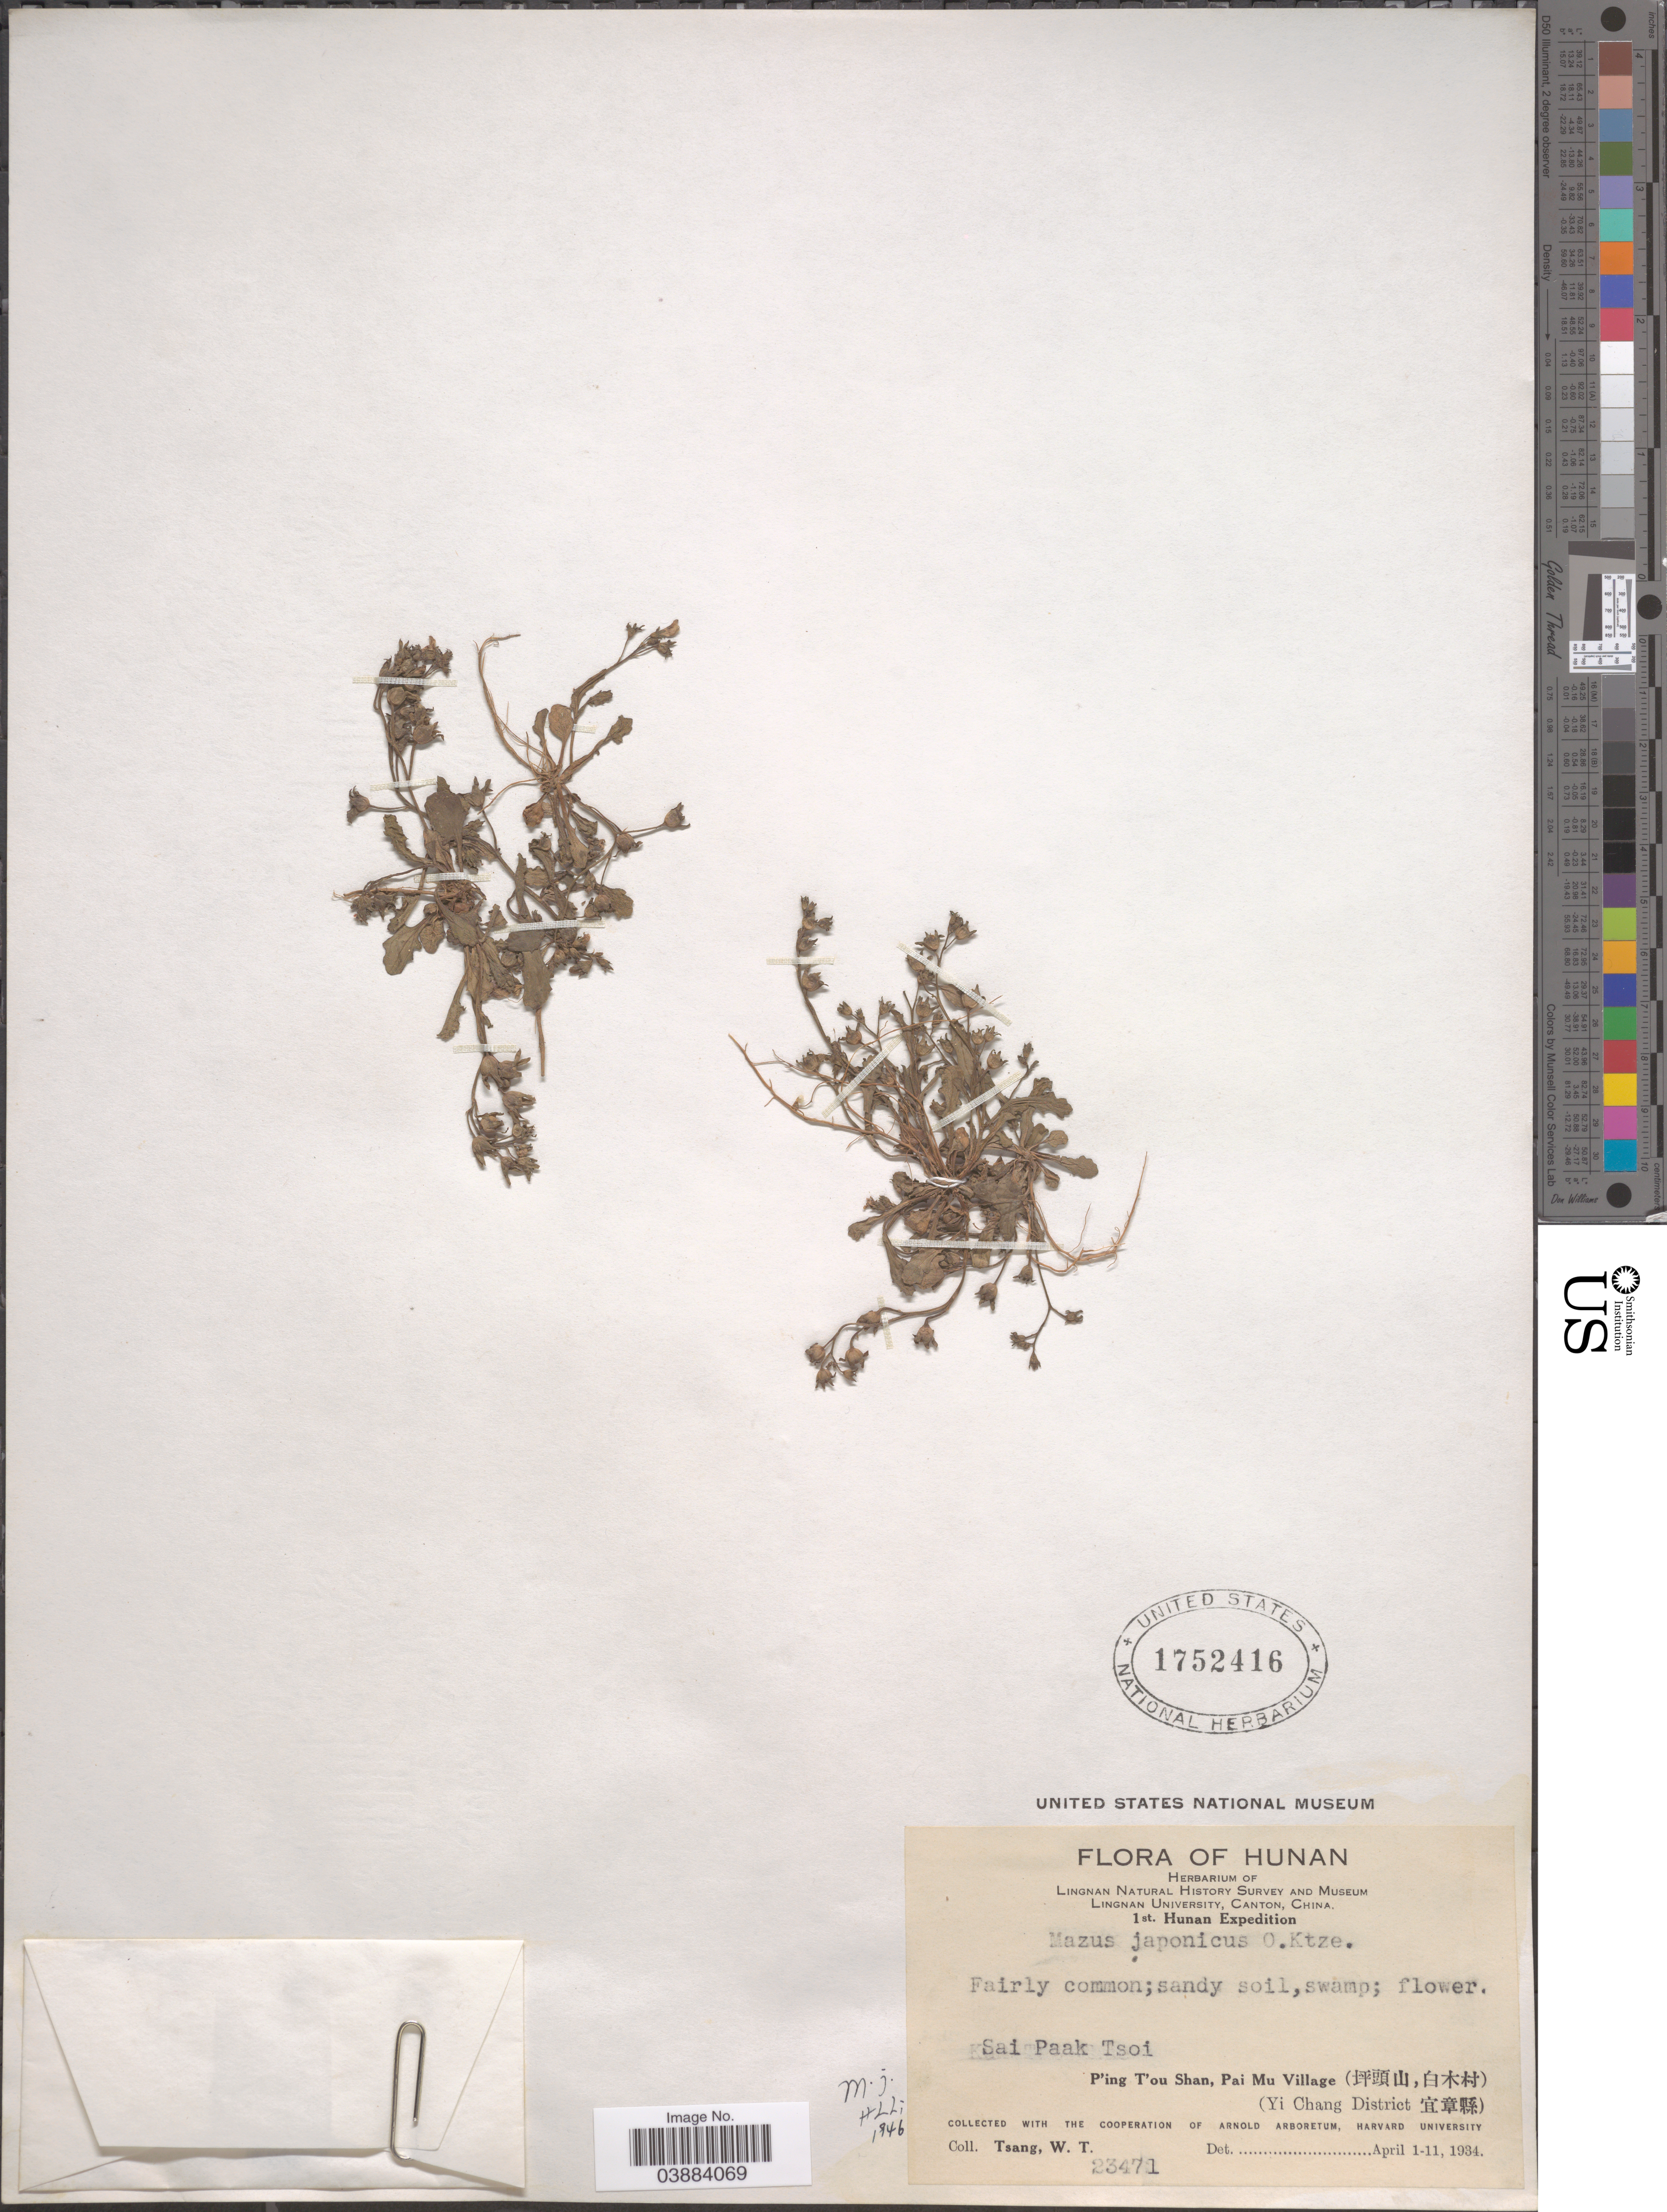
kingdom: Plantae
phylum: Tracheophyta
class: Magnoliopsida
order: Lamiales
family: Mazaceae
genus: Mazus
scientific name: Mazus japonicus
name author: (Thunb.) Kuntze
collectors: W. T. Tsang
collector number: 23471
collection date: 1934-04-01/1934-04-11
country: China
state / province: Hunan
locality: Sai Paak Tsoi. P'ing T'ou Shan, Pai Mu Village (X). (Yi Chang District X).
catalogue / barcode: US 1752416